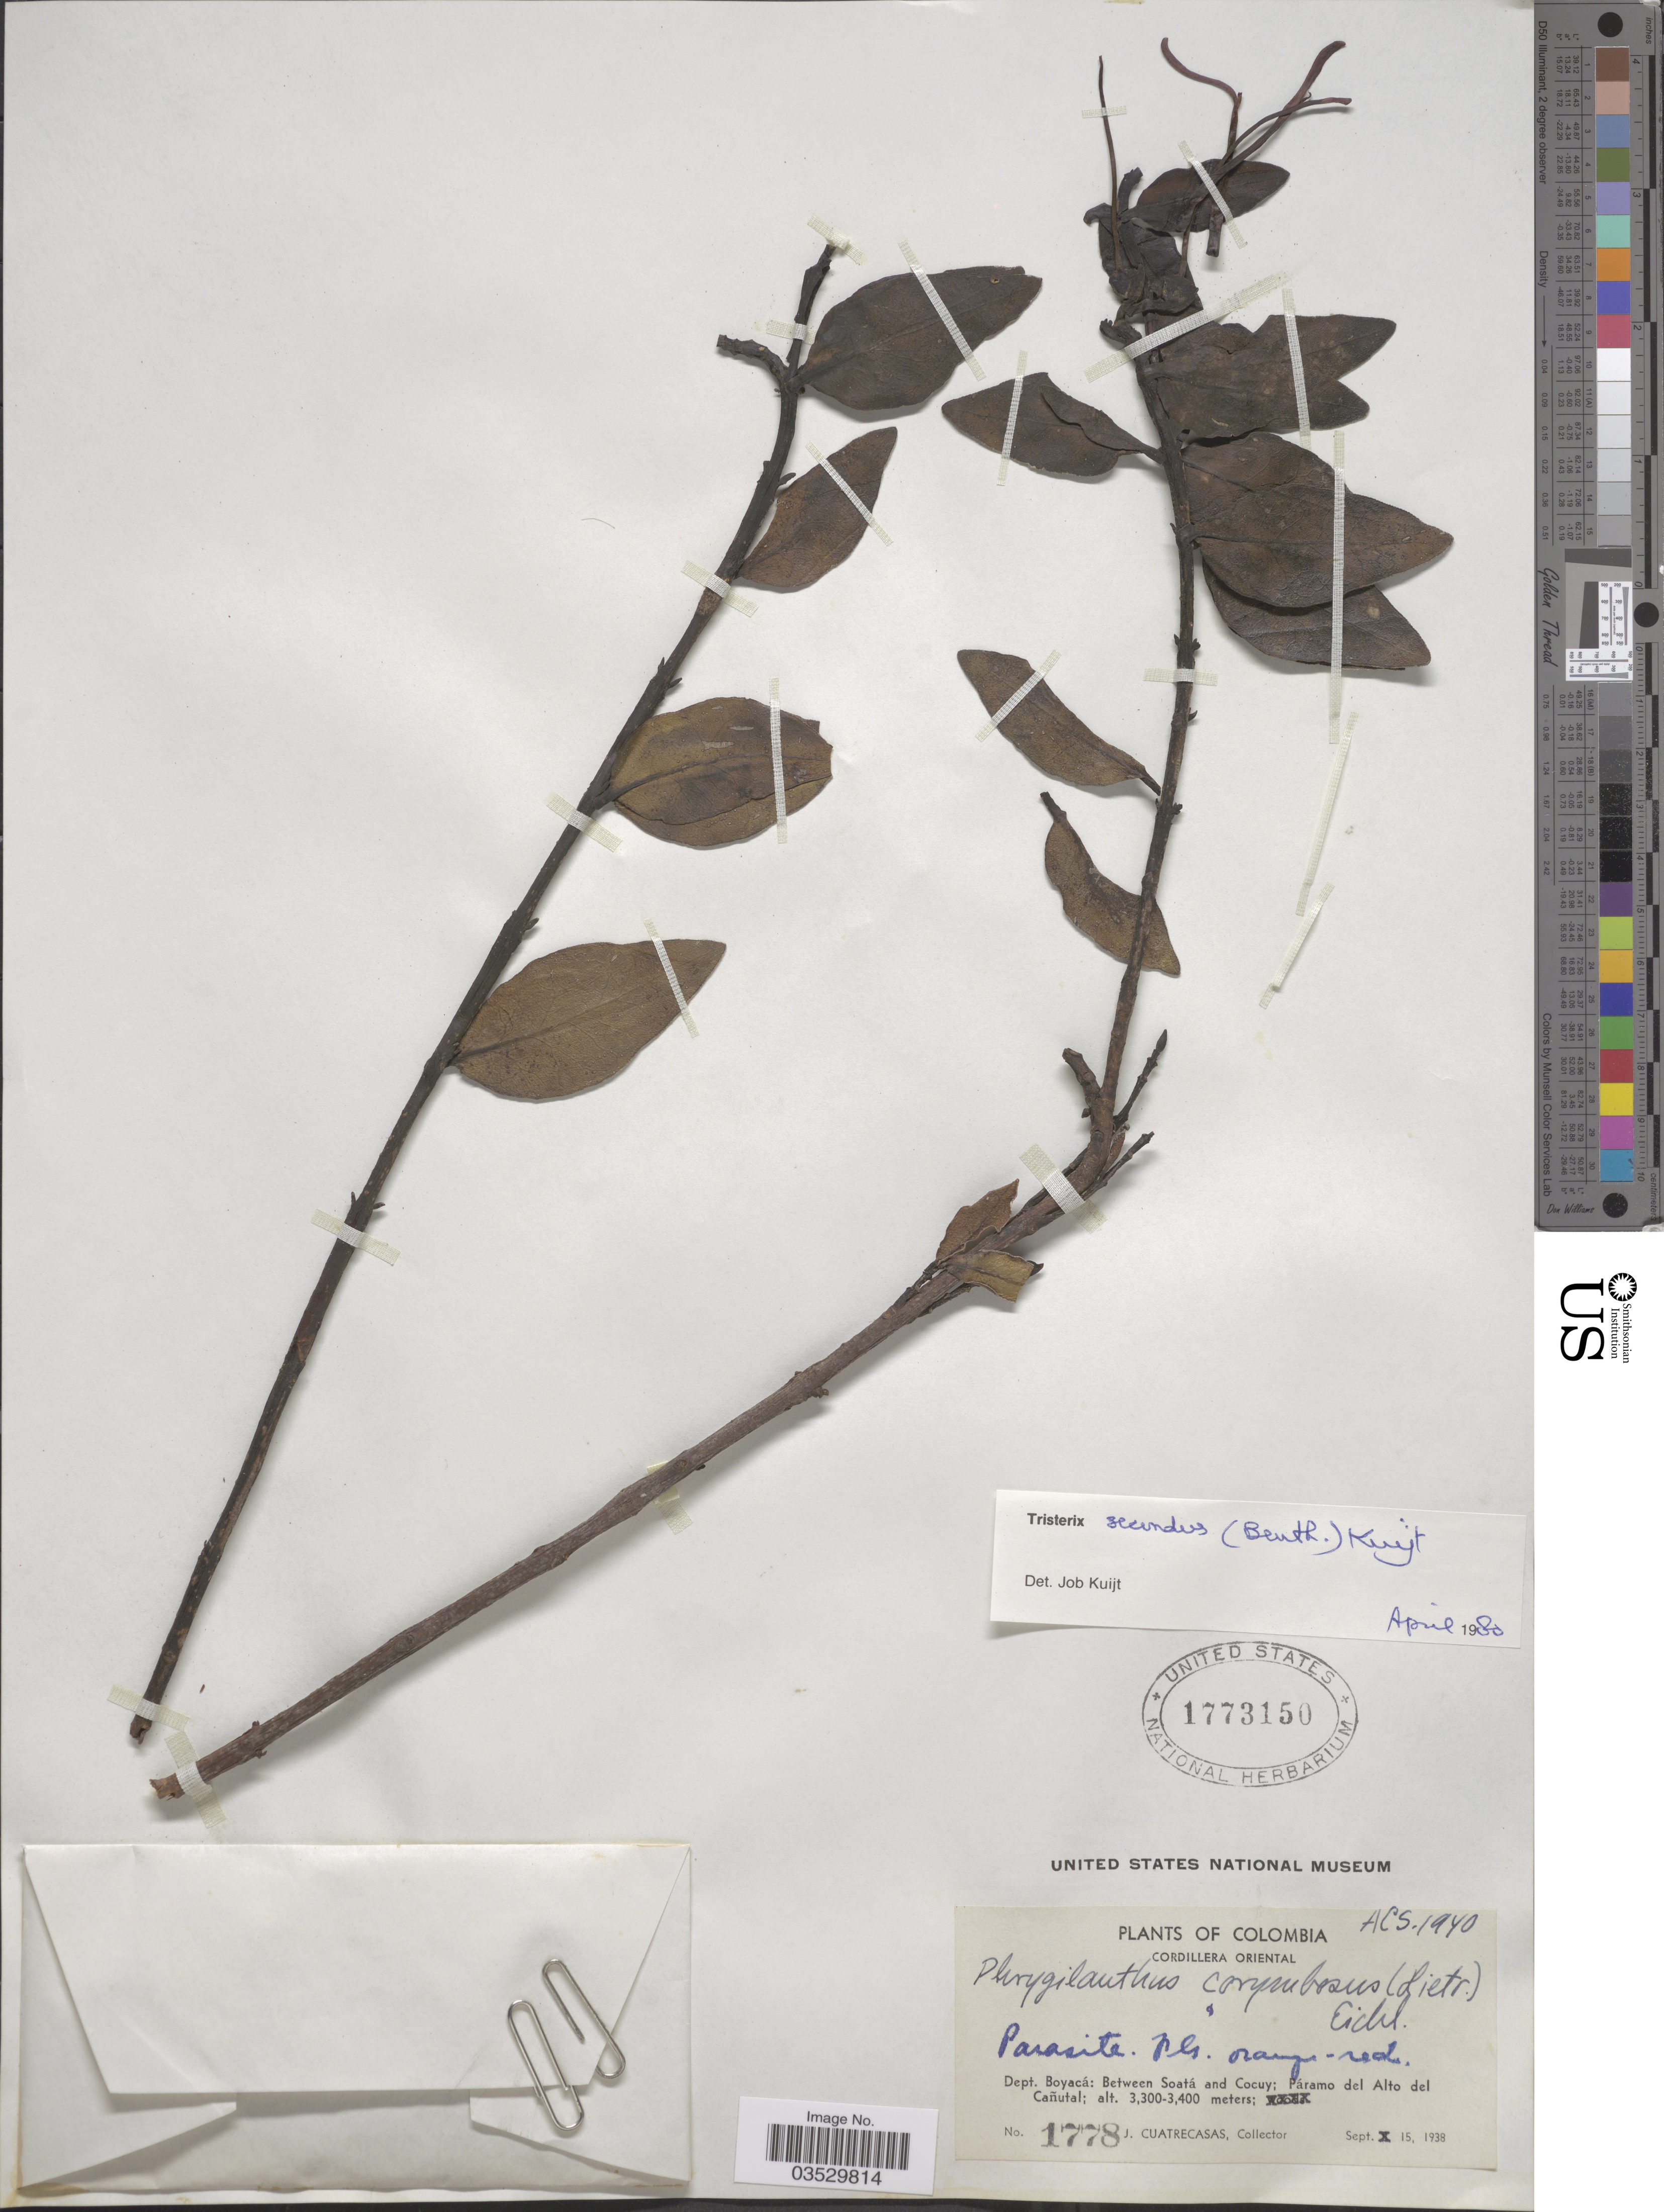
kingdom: Plantae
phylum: Tracheophyta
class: Magnoliopsida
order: Santalales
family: Loranthaceae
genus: Tristerix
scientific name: Tristerix secundus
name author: (Benth.) Kuijt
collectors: J. Cuatrecasas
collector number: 1778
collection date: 1938-09-15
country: Colombia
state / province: Boyacá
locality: Cordillera Oriental. Dept. Boyacá: Between Soatá and Cocuy; Páramo del Alto del Cañuta.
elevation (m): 3300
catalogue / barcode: US 1773150